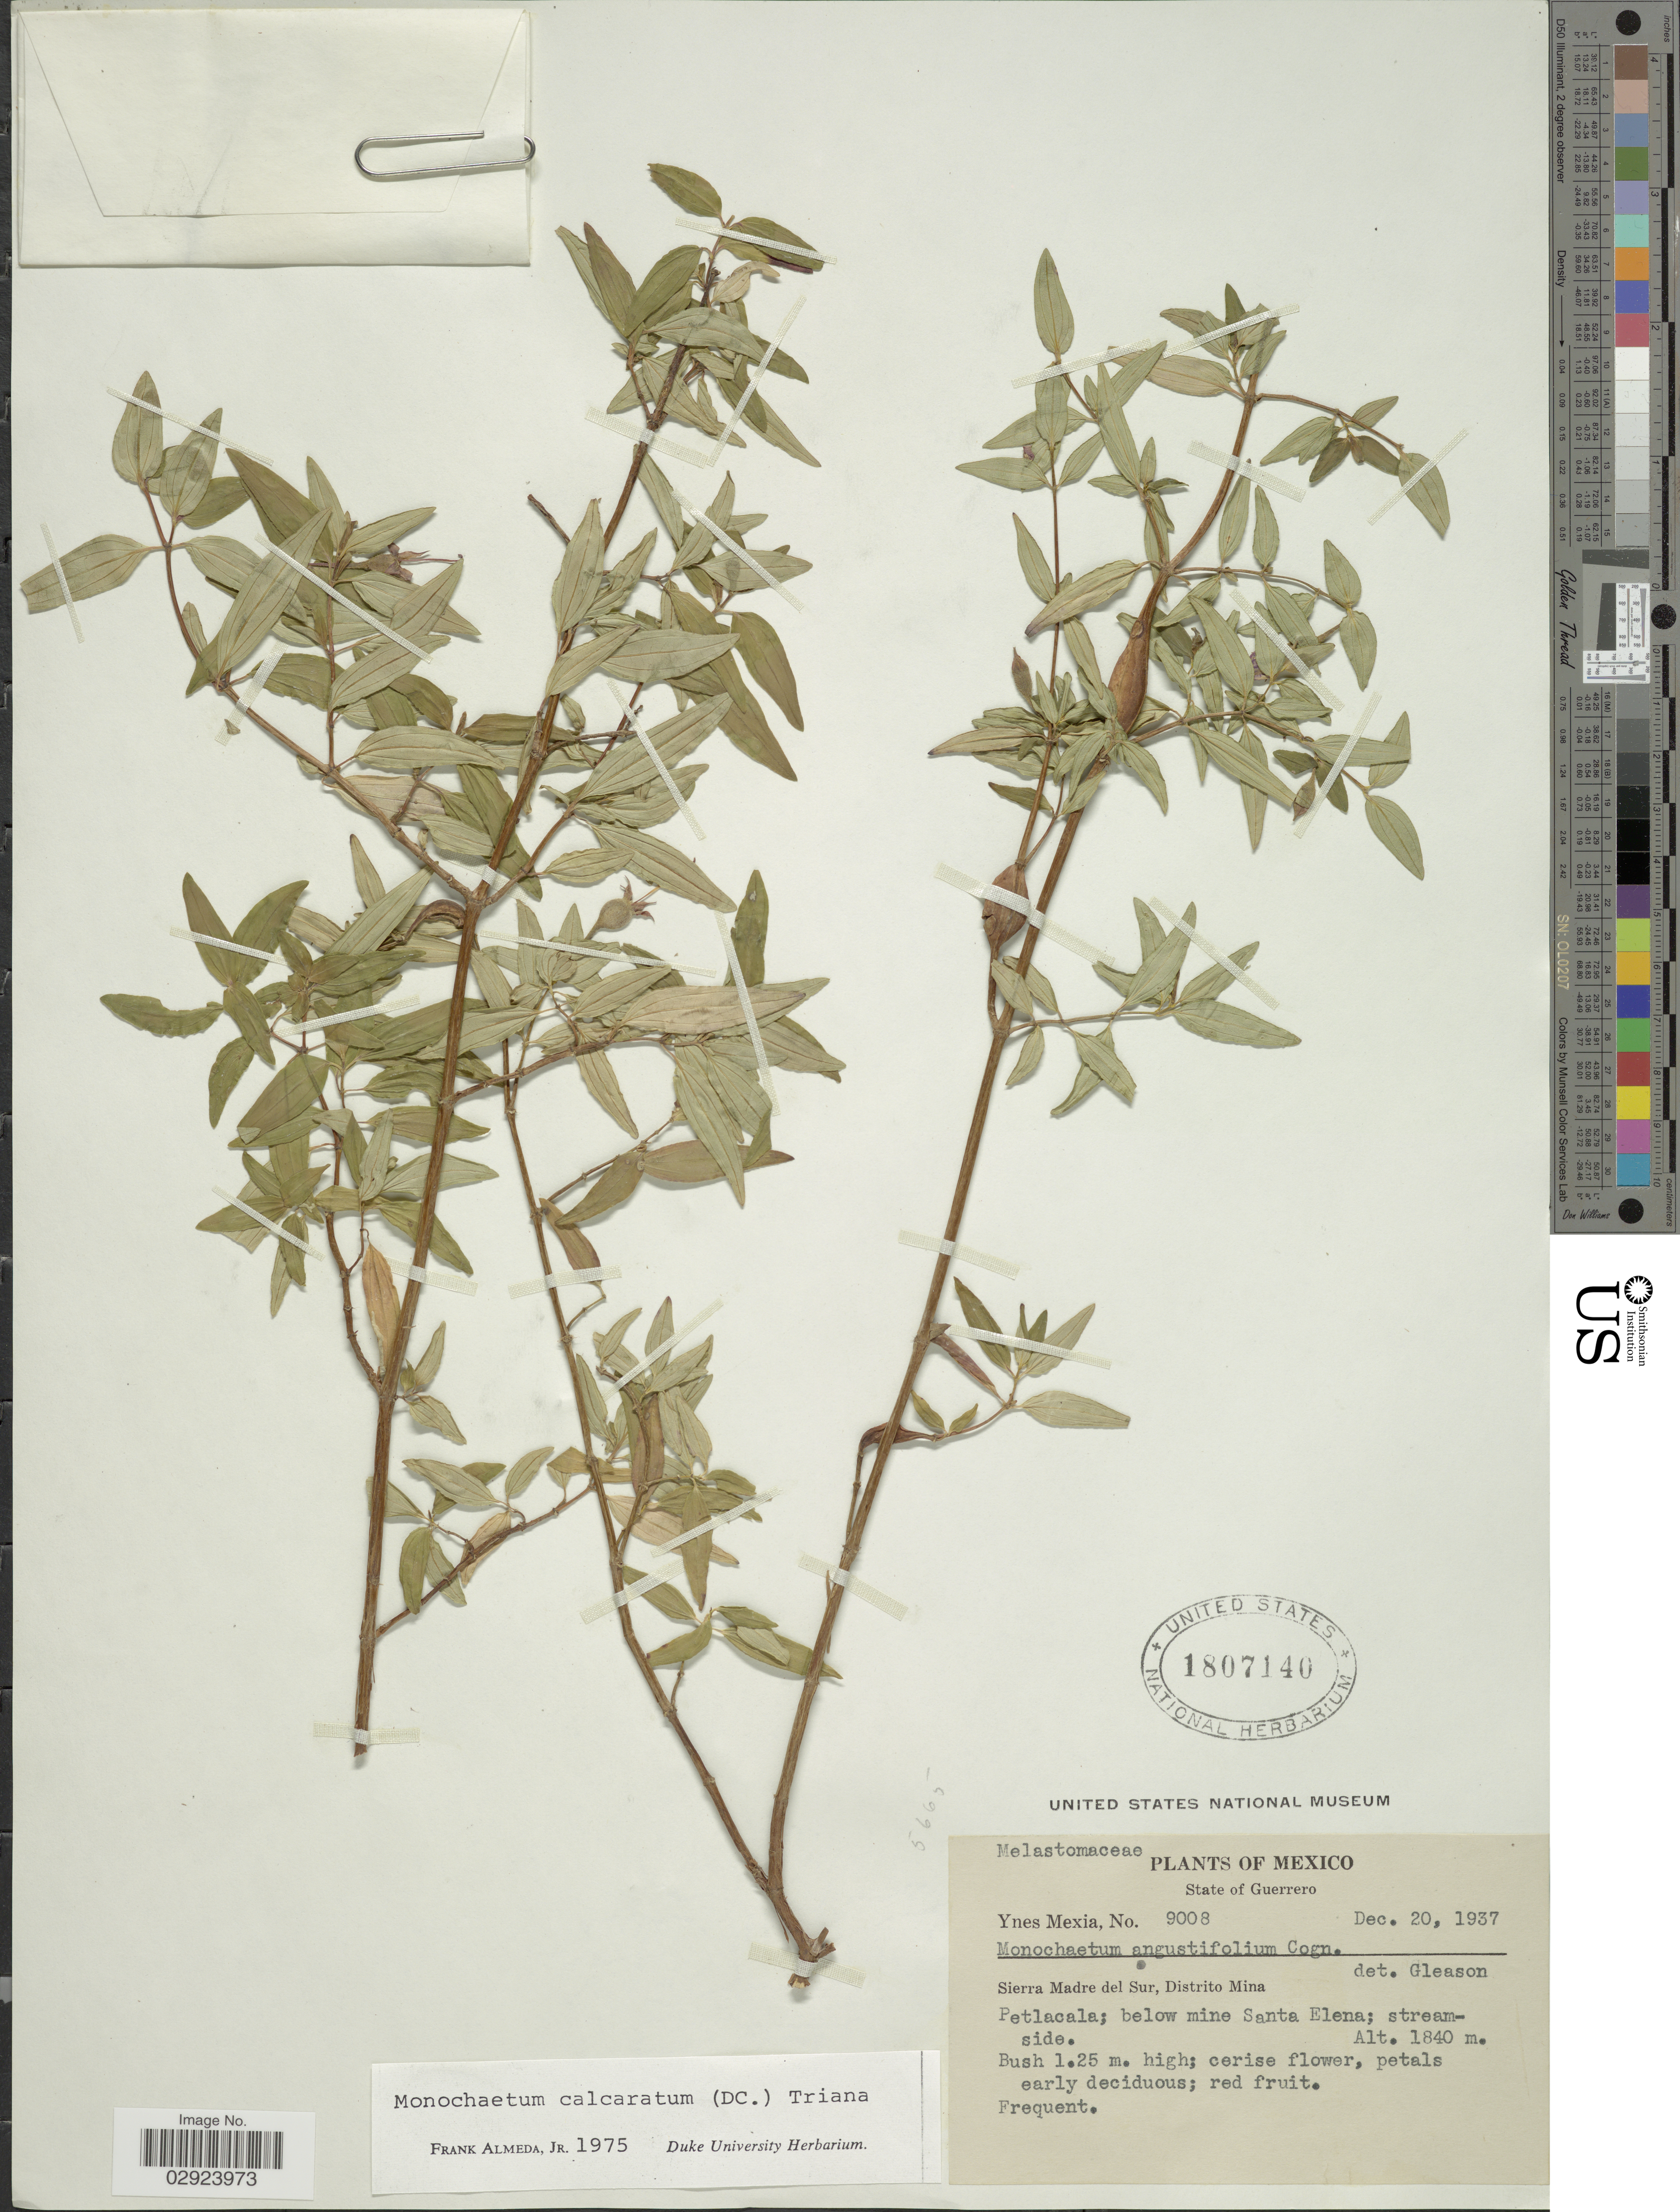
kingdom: Plantae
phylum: Tracheophyta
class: Magnoliopsida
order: Myrtales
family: Melastomataceae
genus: Monochaetum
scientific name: Monochaetum calcaratum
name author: (DC.) Triana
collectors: Y. Mexia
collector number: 9008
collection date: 1937-12-20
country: Mexico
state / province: Guerrero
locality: Sierra Madre del Sur, Distrito Mina. Petlacala; below mine Santa Elena; streamside.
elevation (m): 1840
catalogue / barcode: US 1807140